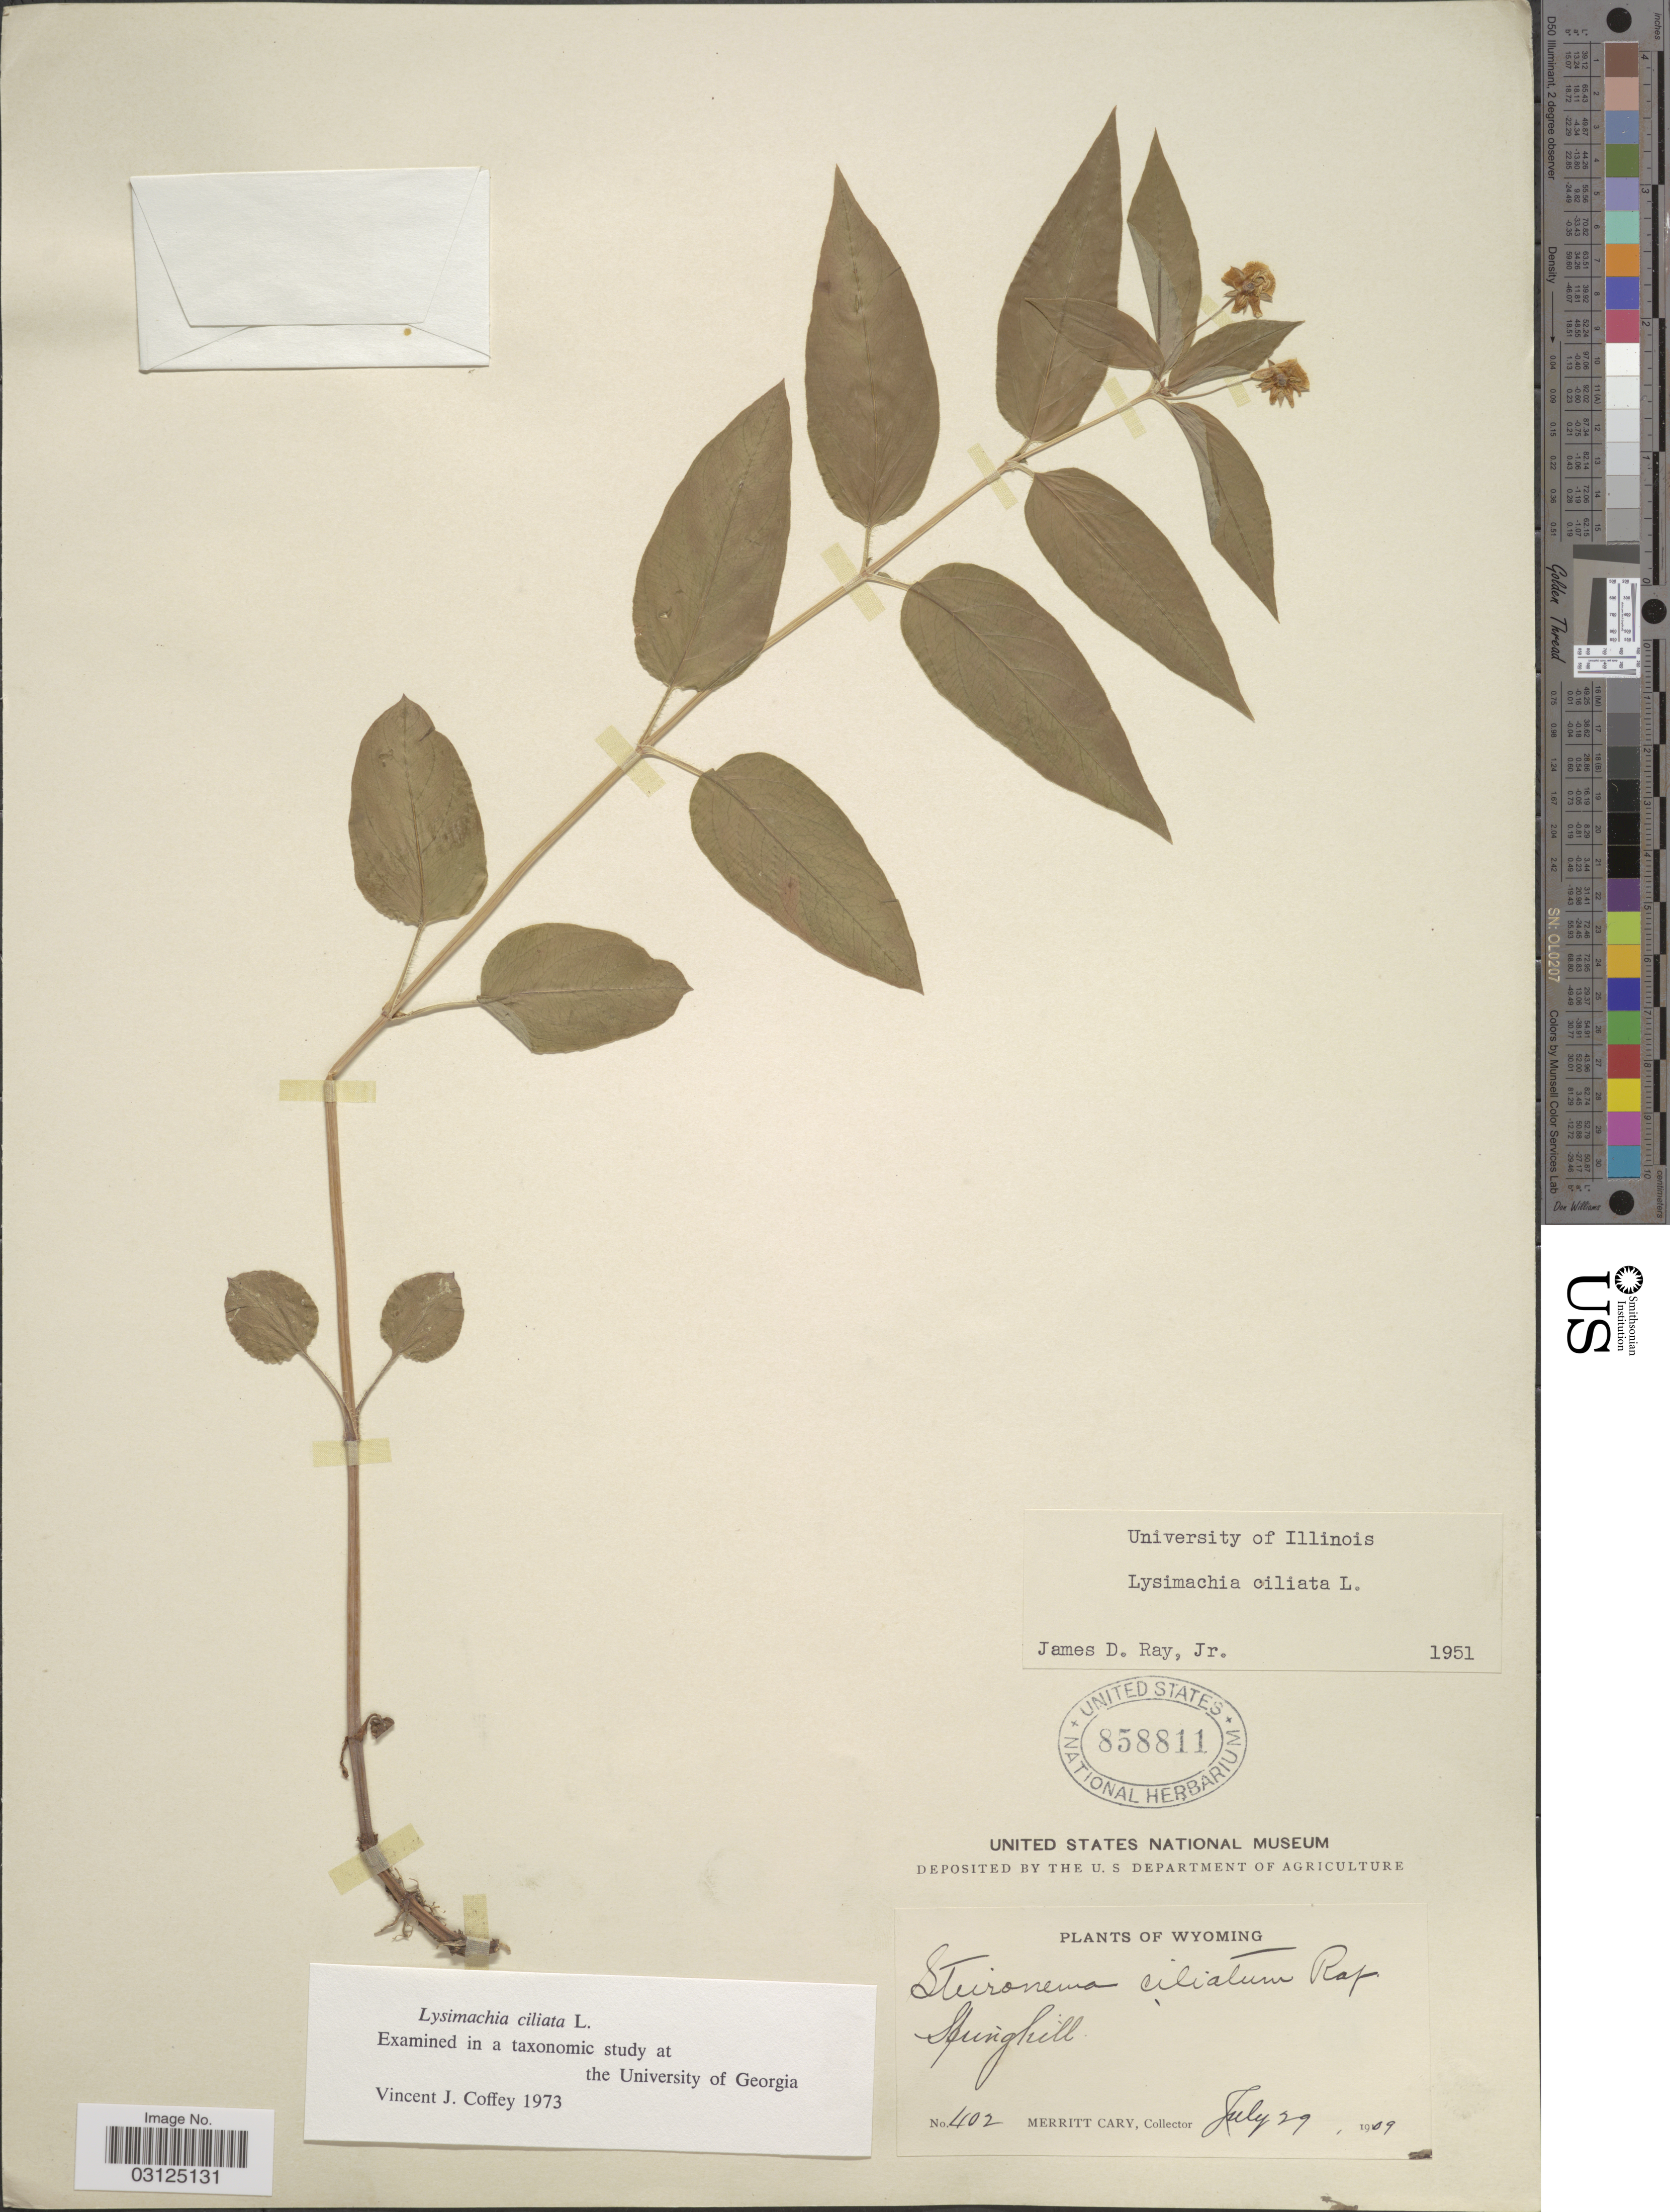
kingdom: Plantae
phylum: Tracheophyta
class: Magnoliopsida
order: Ericales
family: Primulaceae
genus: Lysimachia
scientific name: Lysimachia ciliata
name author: L.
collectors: M. Cary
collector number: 402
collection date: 1909-07-29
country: United States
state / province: Wyoming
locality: Springhill.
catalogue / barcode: US 858811